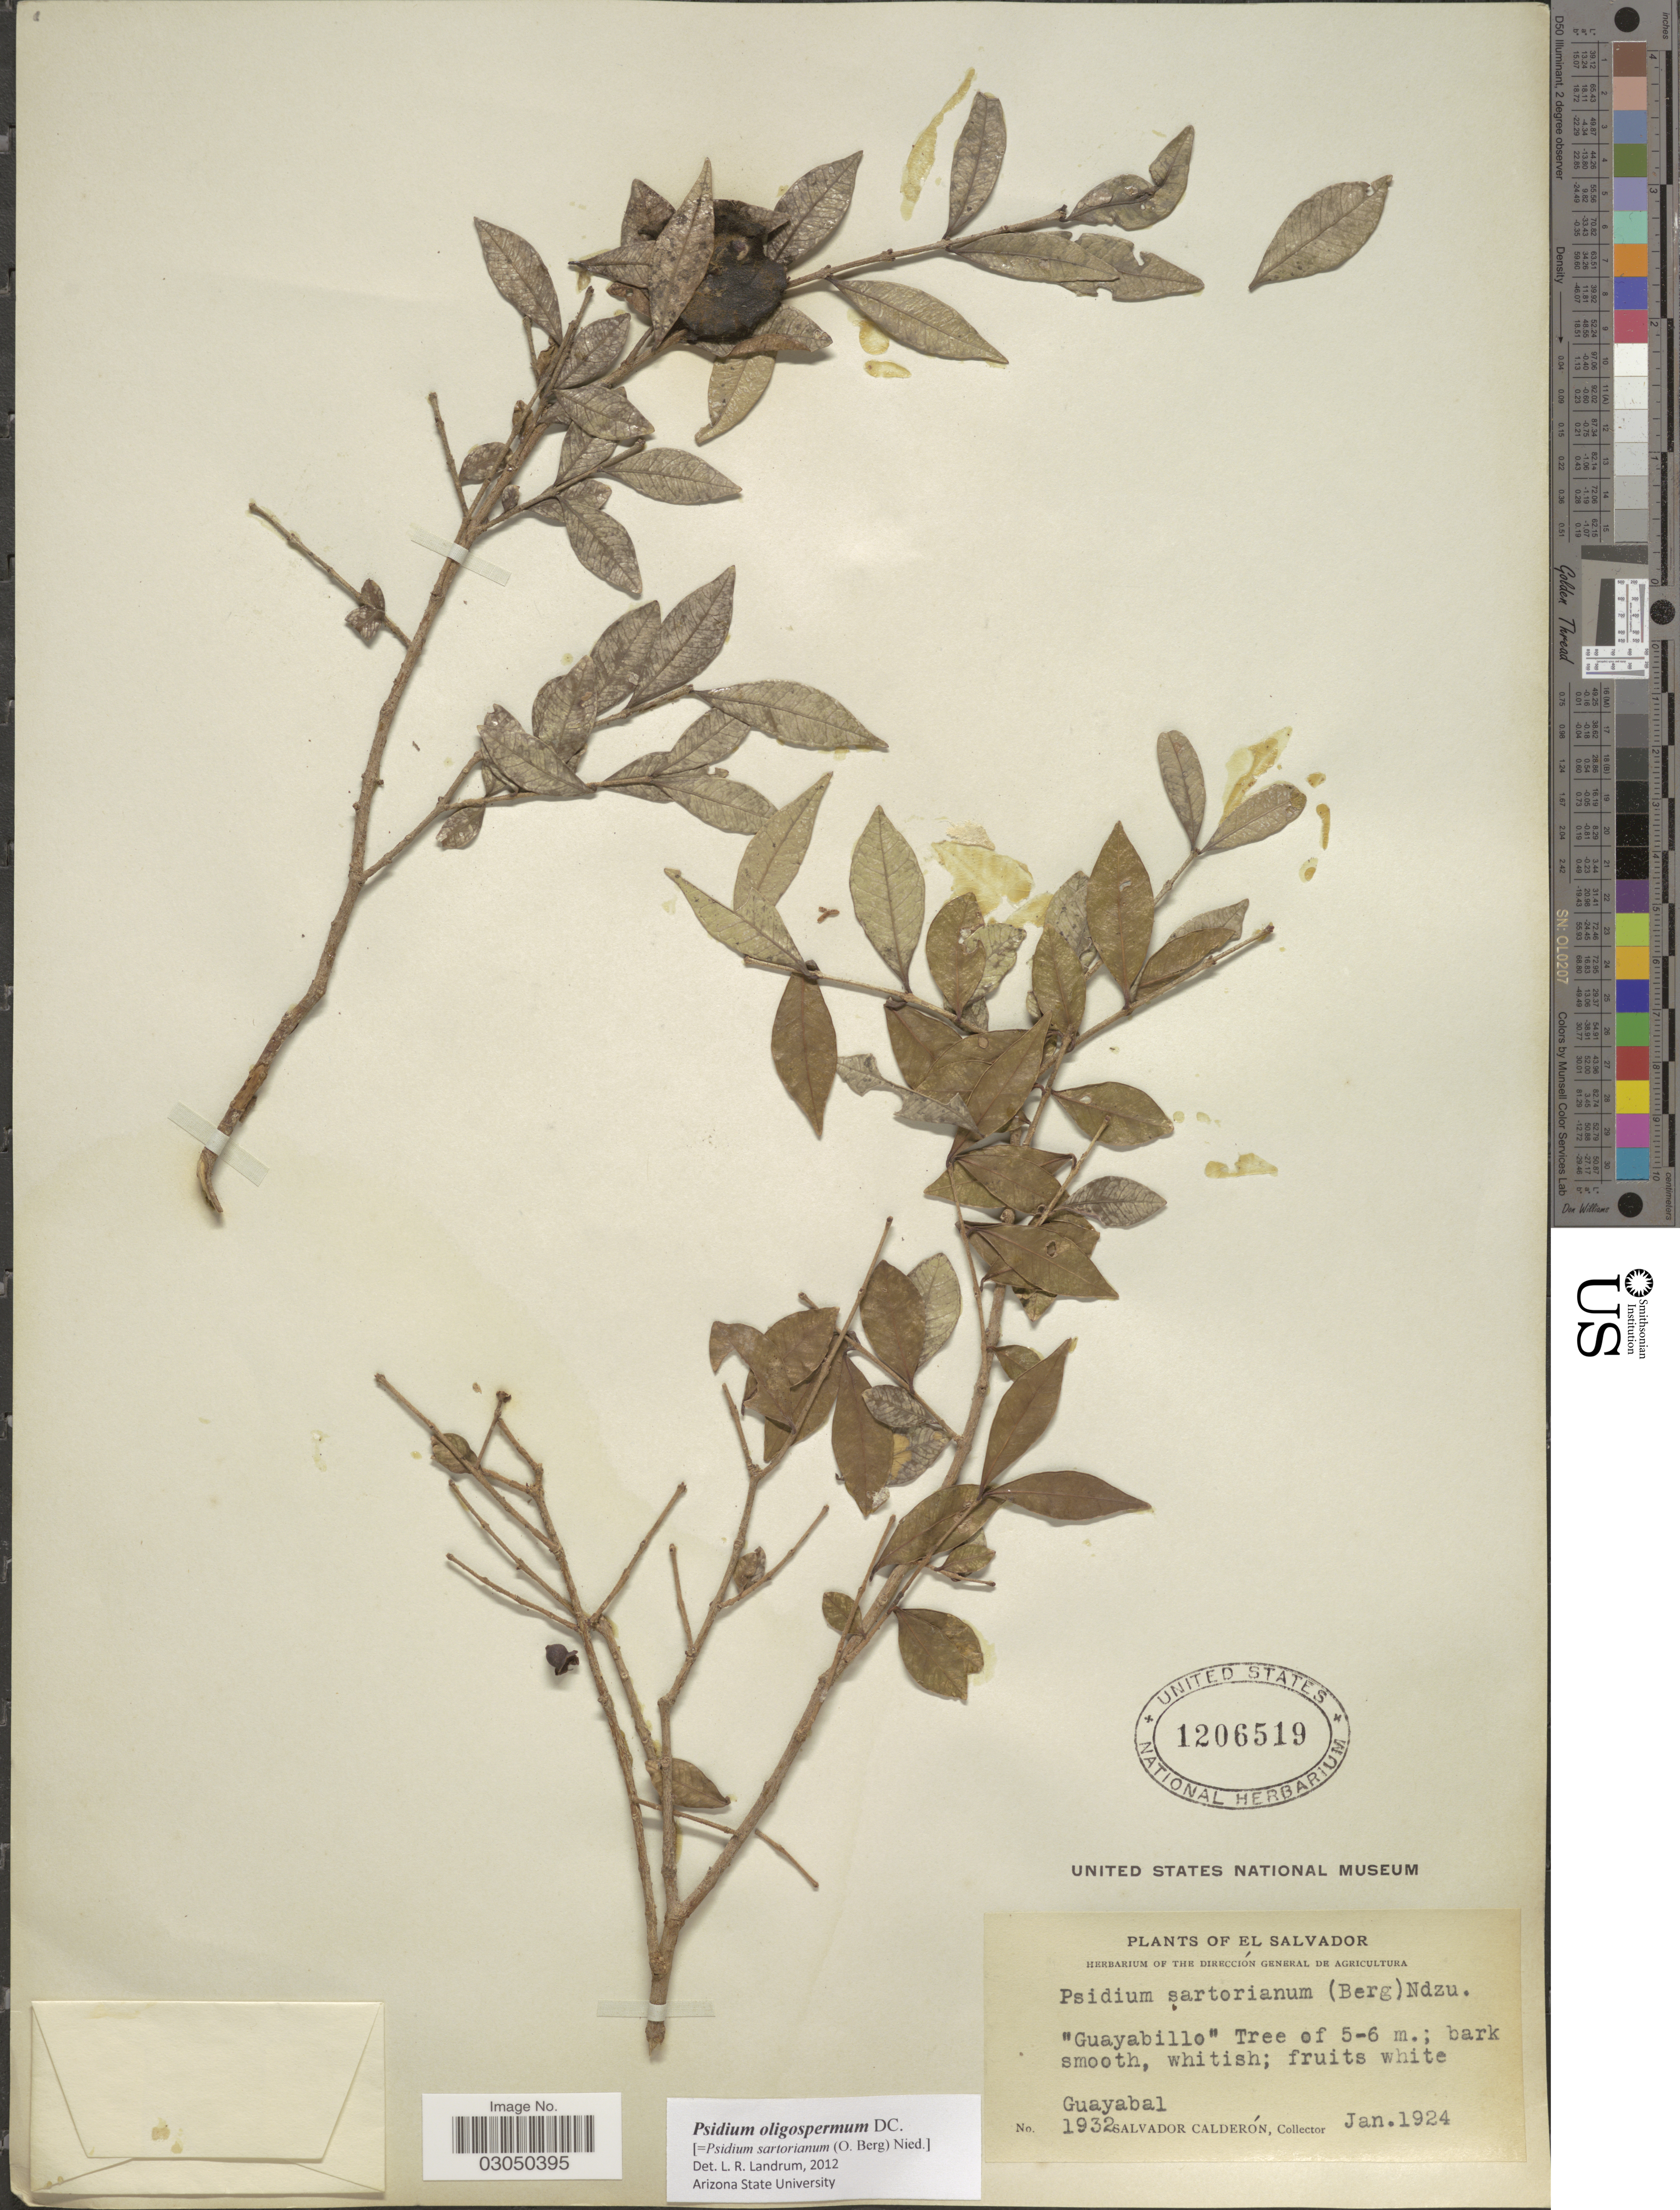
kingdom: Plantae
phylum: Tracheophyta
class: Magnoliopsida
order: Myrtales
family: Myrtaceae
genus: Psidium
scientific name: Psidium oligospermum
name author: Mart. ex DC.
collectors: S. Calderón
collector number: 1932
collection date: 1924-01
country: El Salvador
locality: Guayabal.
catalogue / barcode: US 1206519